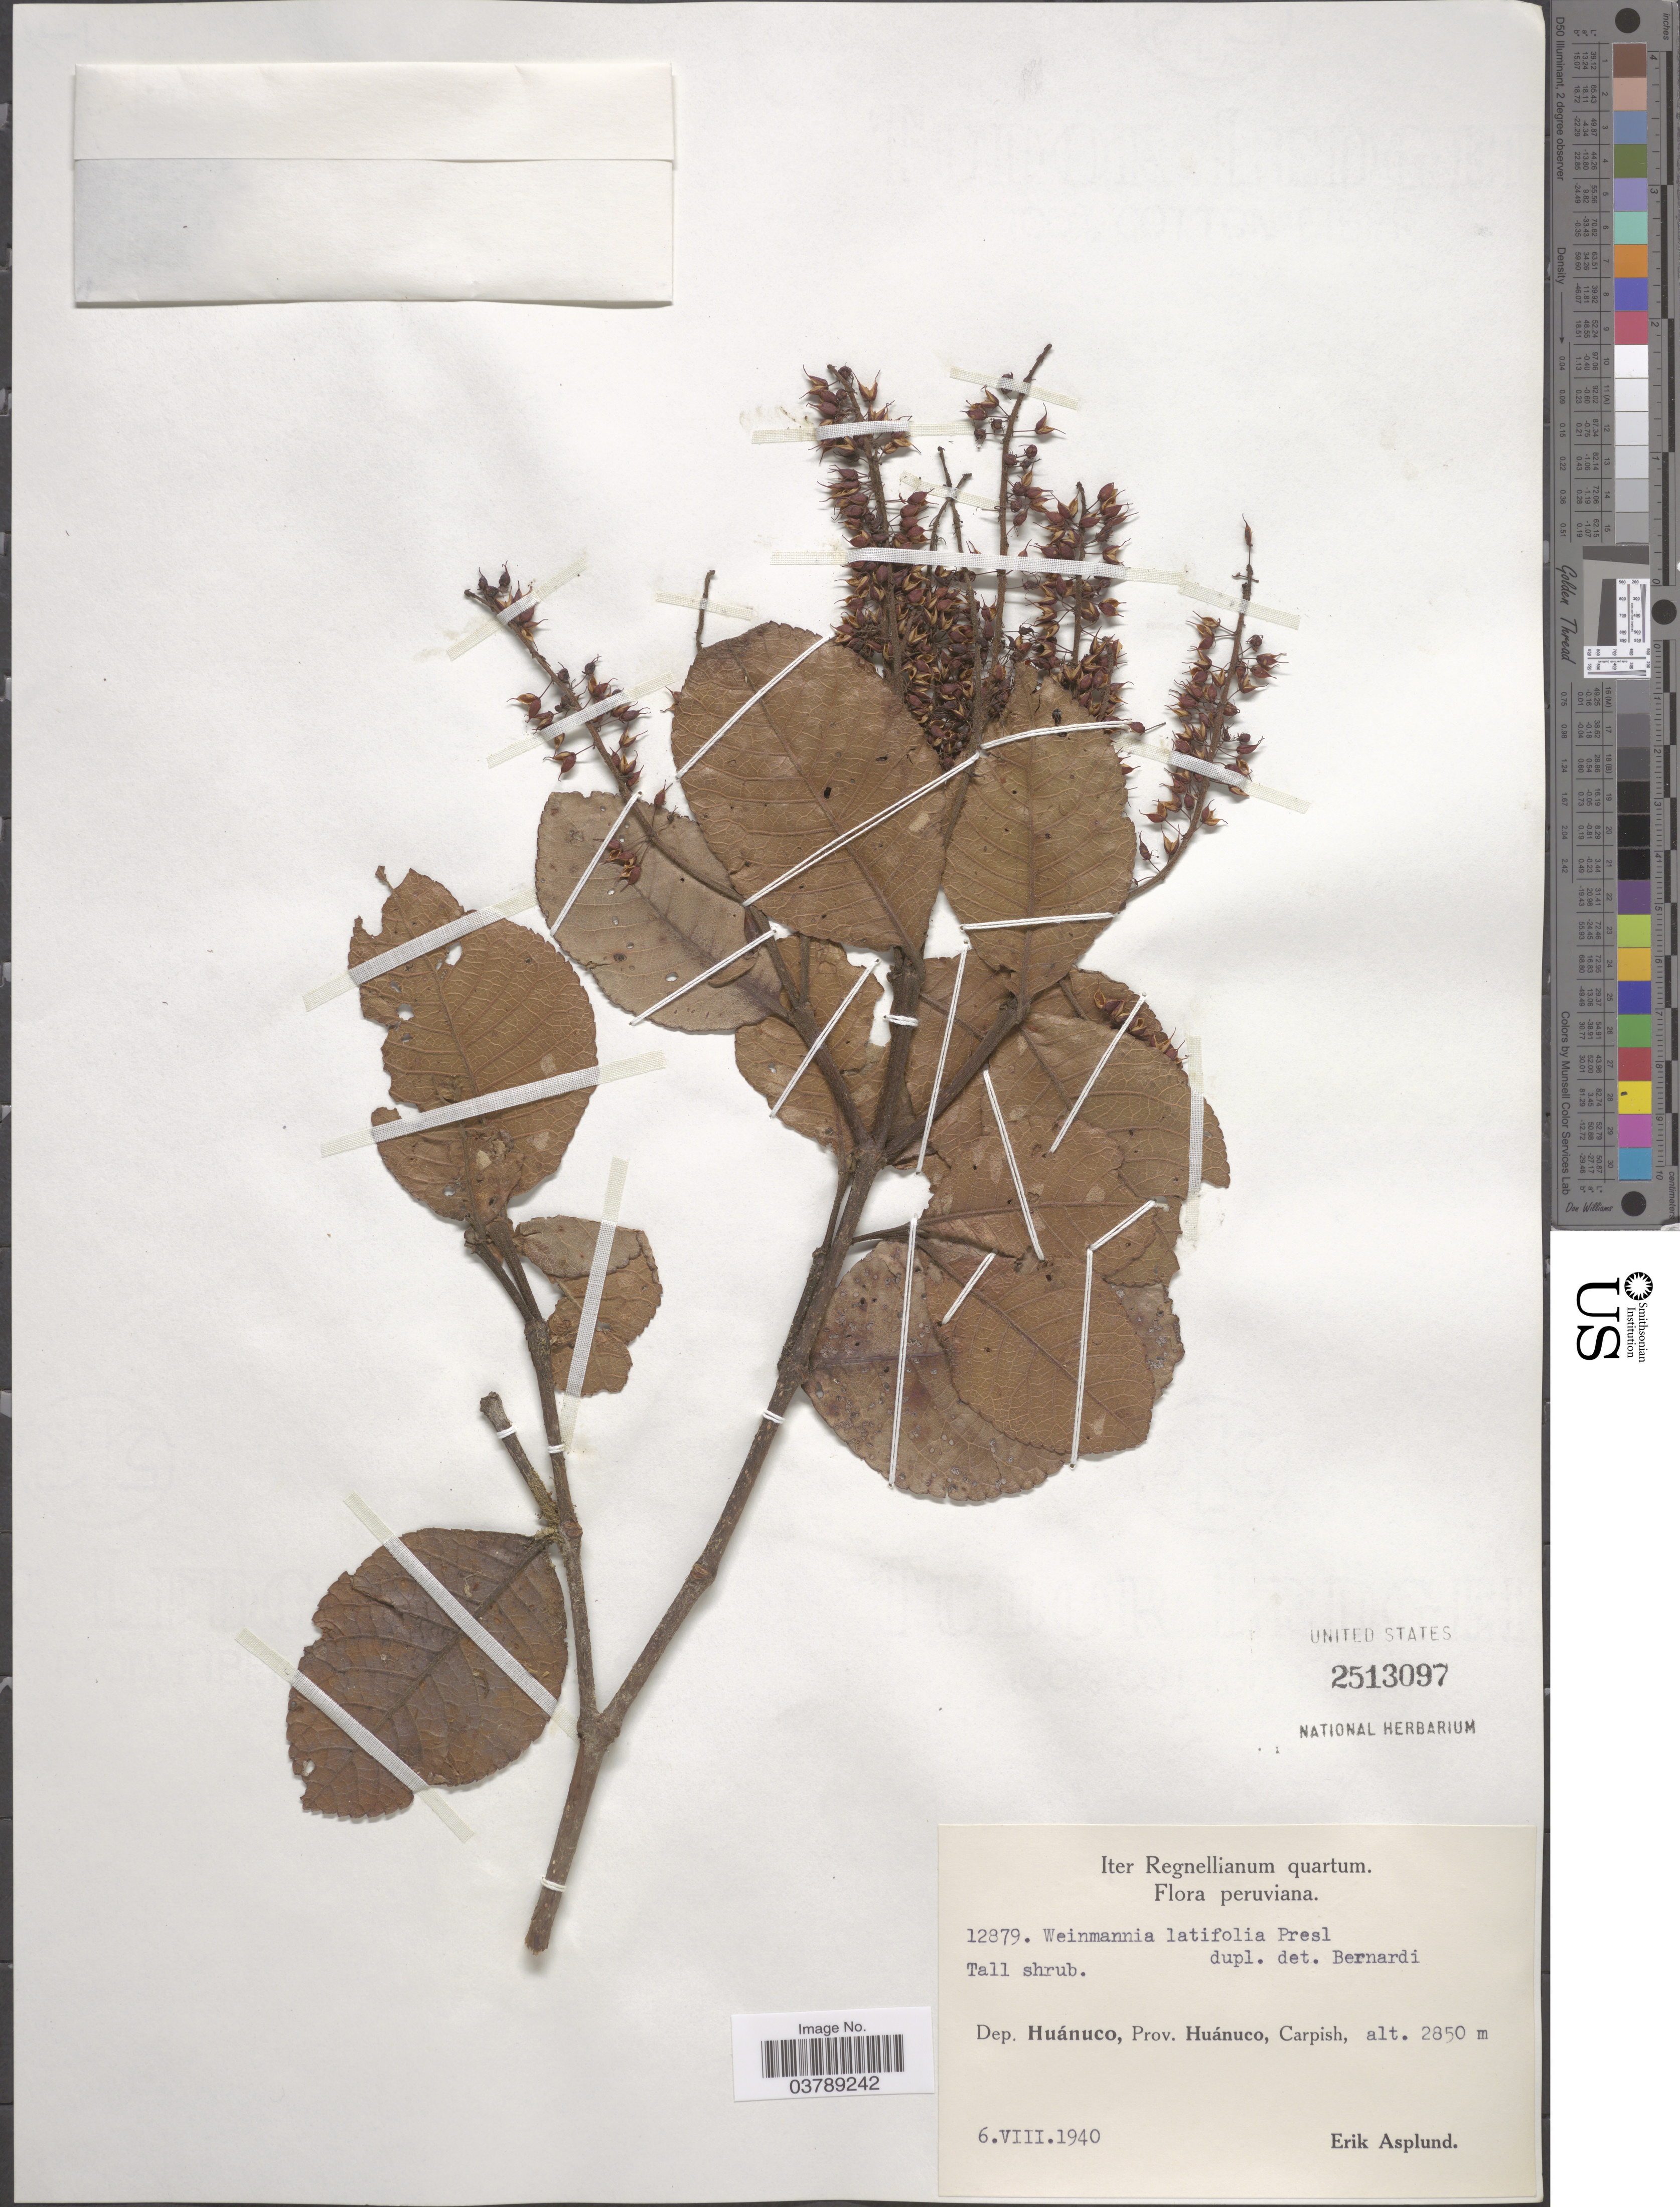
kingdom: Plantae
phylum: Tracheophyta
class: Magnoliopsida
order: Oxalidales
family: Cunoniaceae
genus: Weinmannia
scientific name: Weinmannia latifolia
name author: C. Presl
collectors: E. Asplund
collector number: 12879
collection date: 1940-08-06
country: Peru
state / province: Huánuco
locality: Dep. Huánuco, Prov. Huánuco, Carpish.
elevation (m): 2850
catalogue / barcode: US 2513097